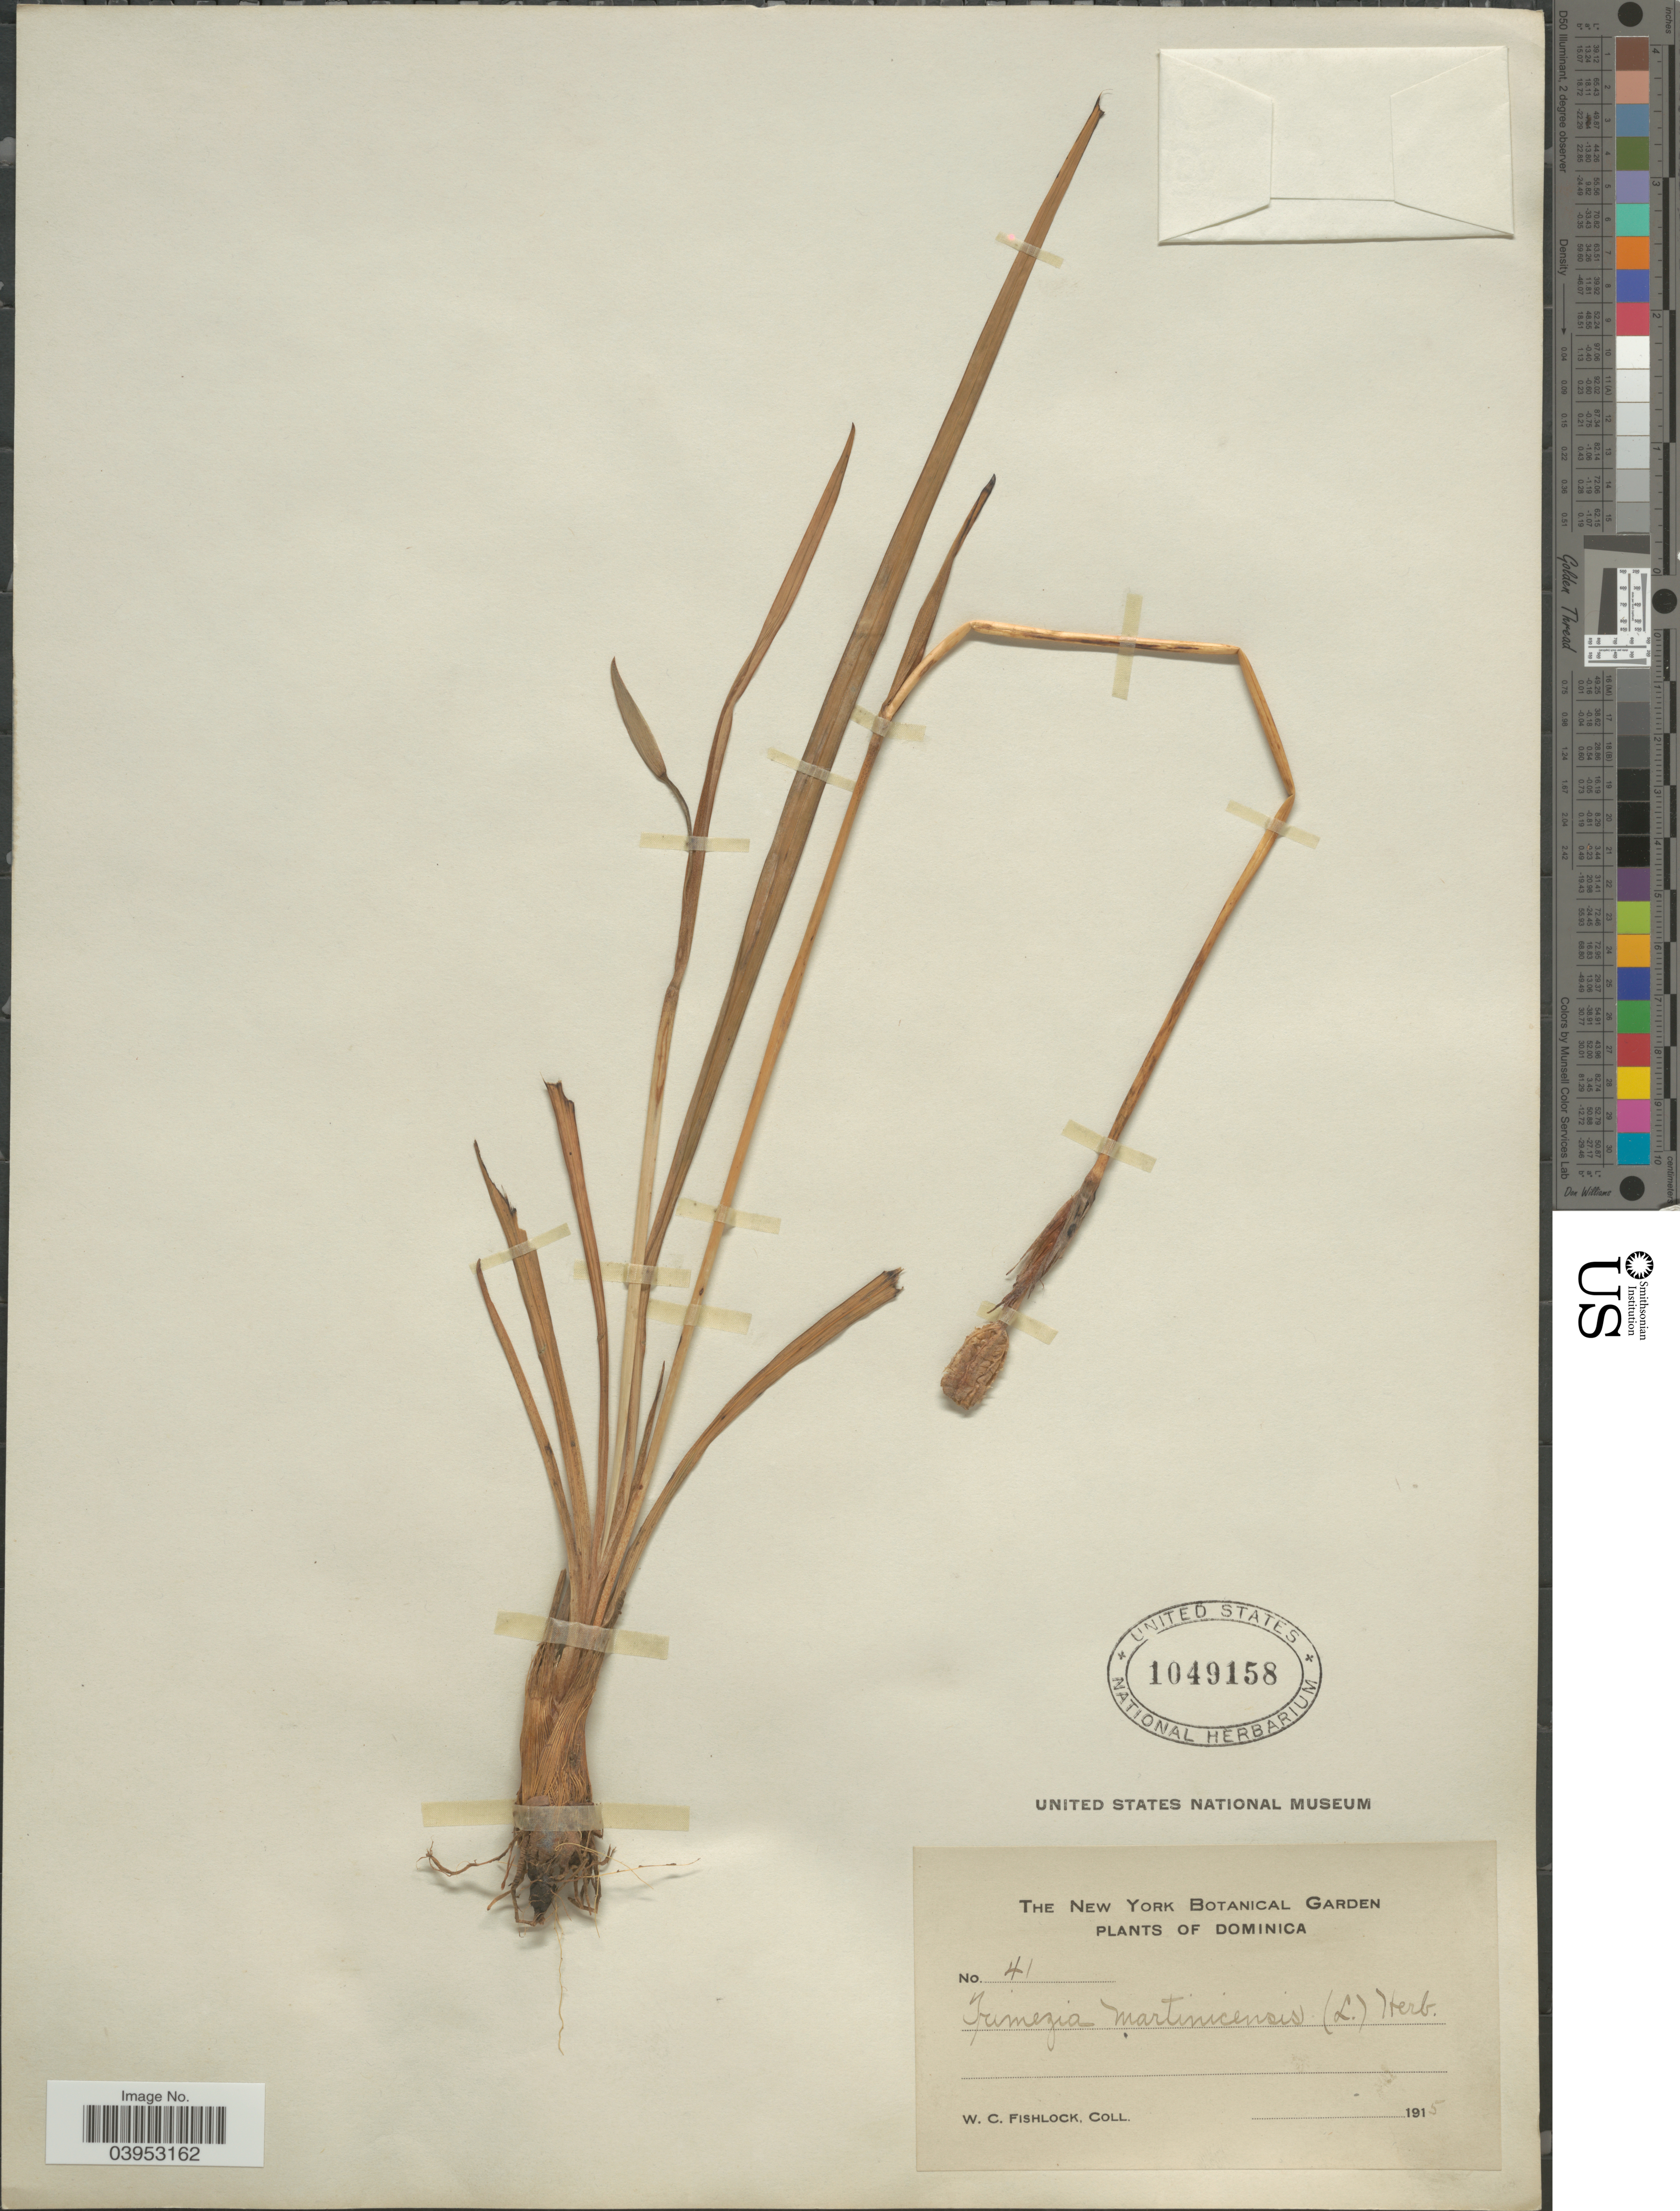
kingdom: Plantae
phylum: Tracheophyta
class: Liliopsida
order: Asparagales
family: Iridaceae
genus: Trimezia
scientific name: Trimezia martinicensis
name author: (Jacq.) Herb.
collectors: W. Fishlock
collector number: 41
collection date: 1915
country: Dominica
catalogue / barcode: US 1049158